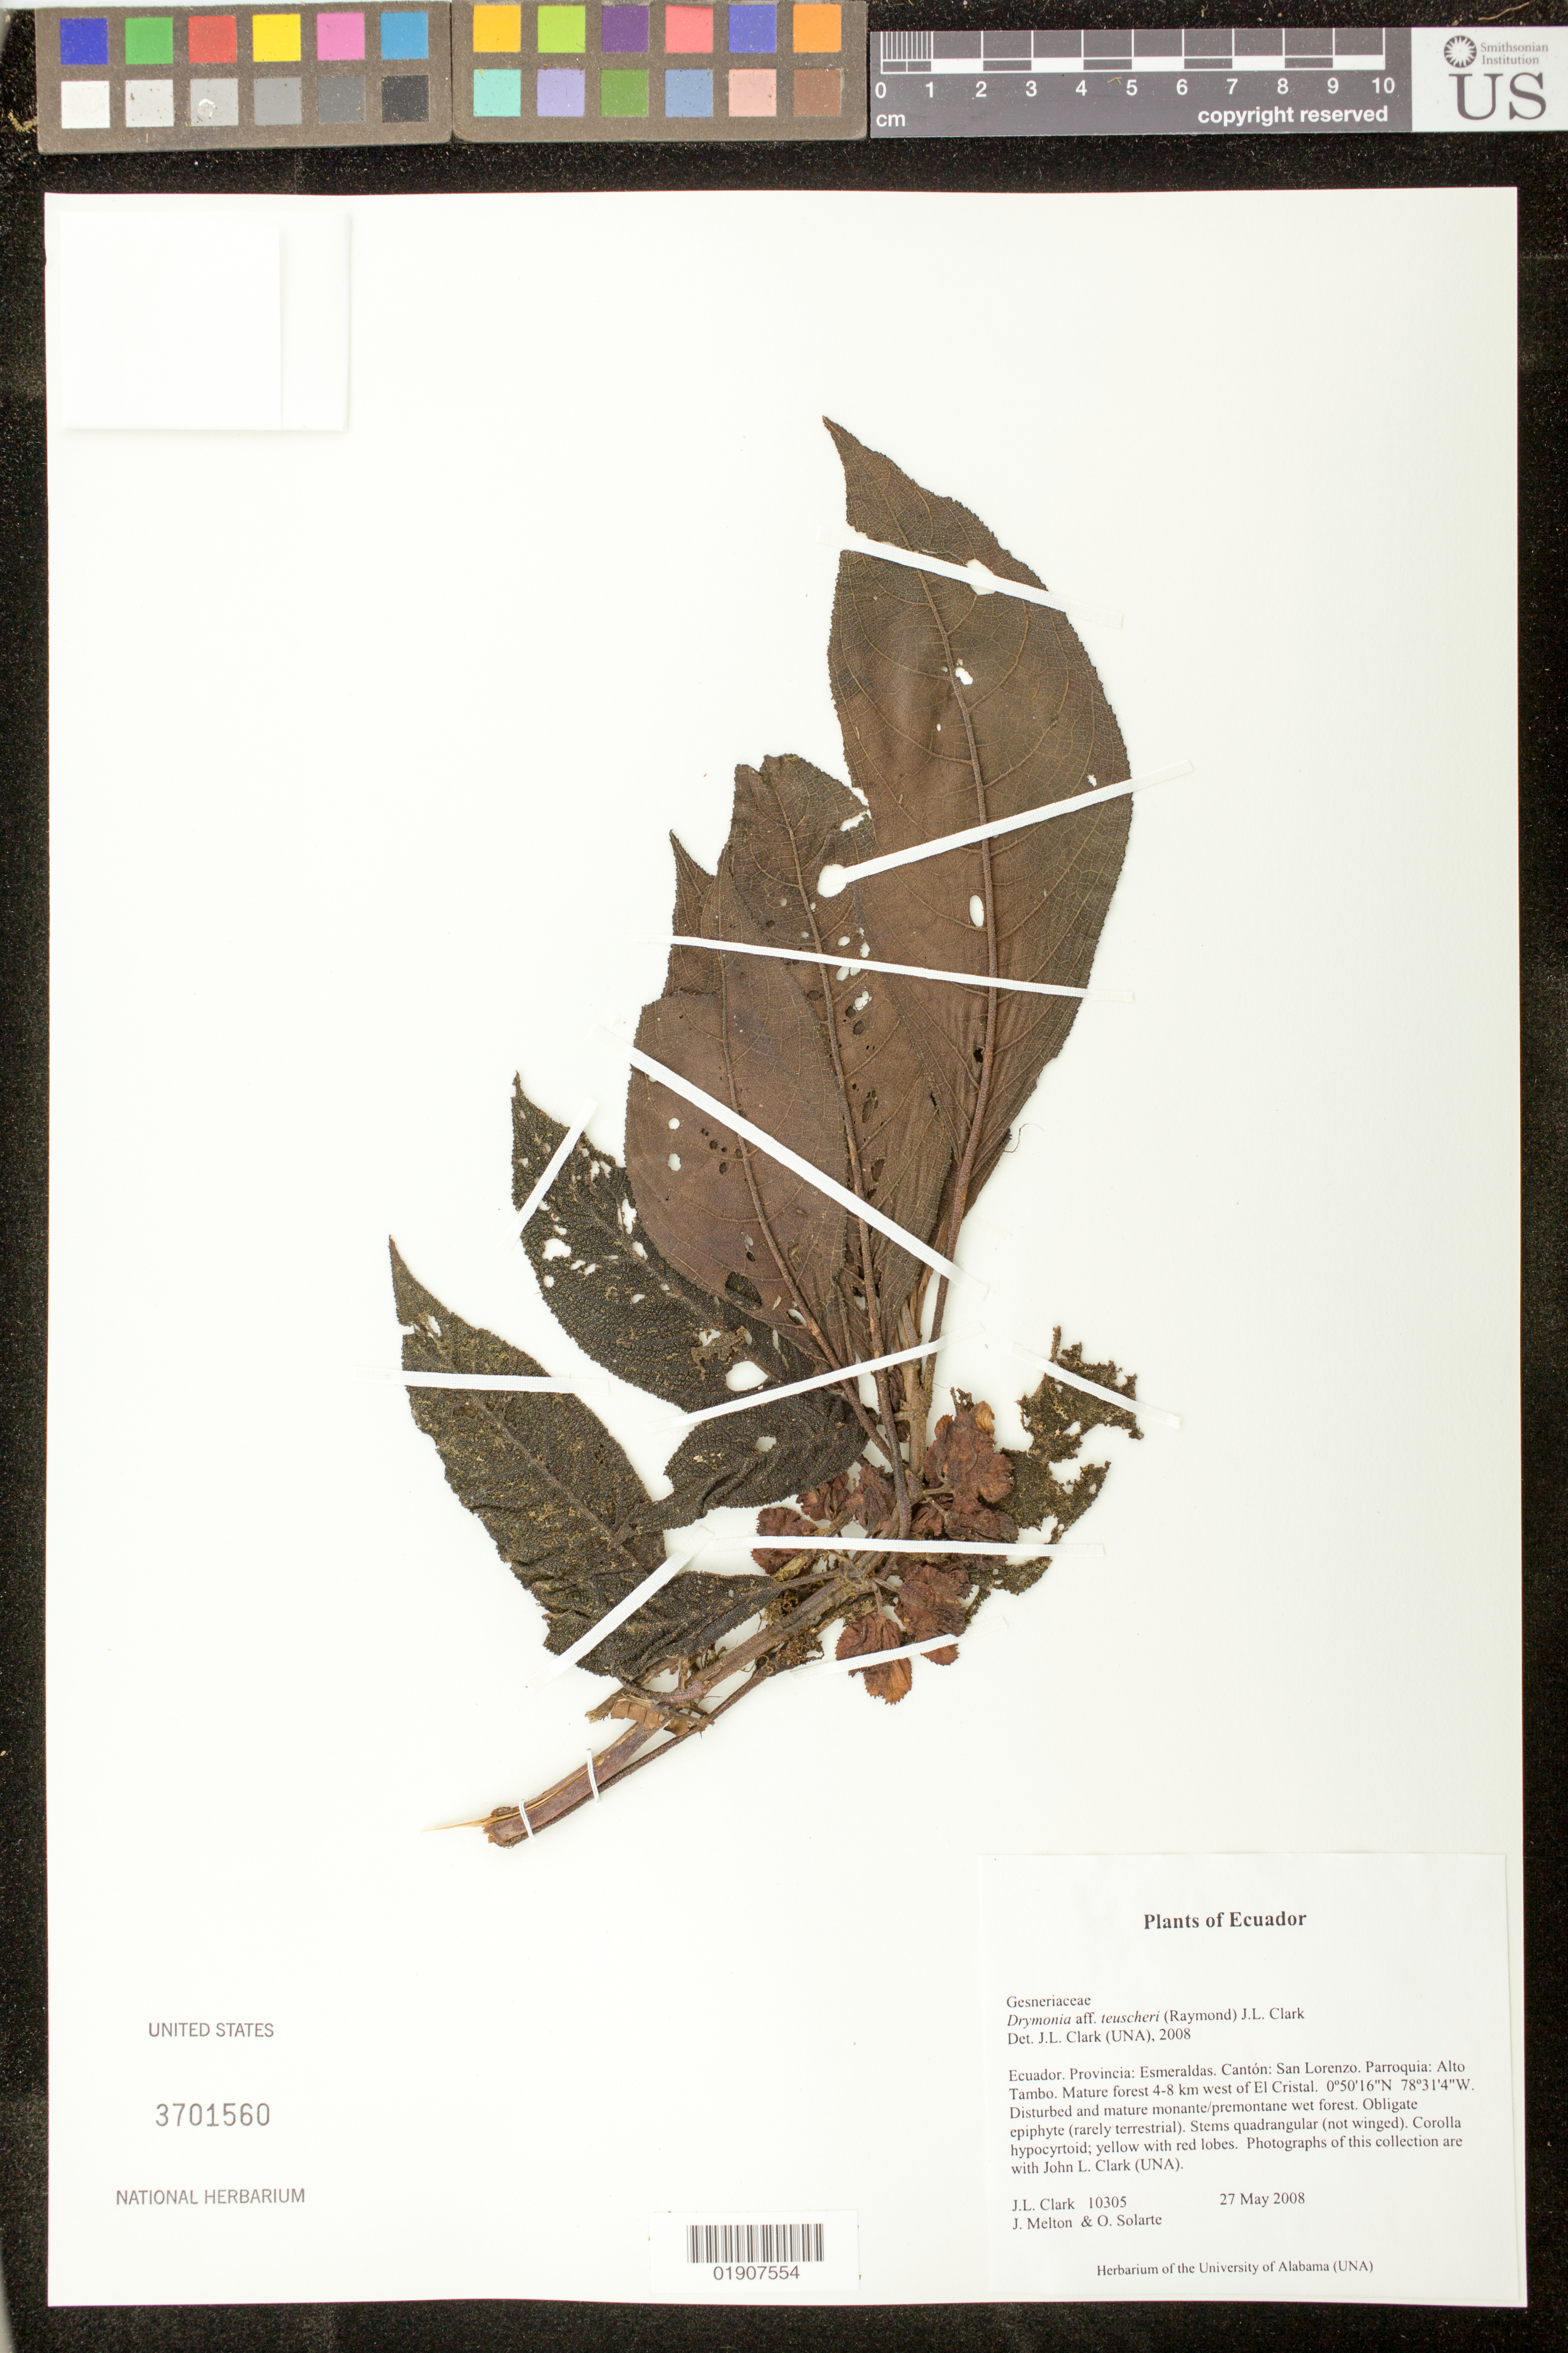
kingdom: Plantae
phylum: Tracheophyta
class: Magnoliopsida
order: Lamiales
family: Gesneriaceae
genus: Drymonia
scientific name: Drymonia teuscheri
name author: (Raymond) J.L. Clark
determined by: Clark, J. L., (SEL), The Marie Selby Botanical Garden (UNITED STATES)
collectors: J. L. Clark, J. Melton & O. Solarte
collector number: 10305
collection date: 2008-05-27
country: Ecuador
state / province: Esmeraldas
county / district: San Lorenzo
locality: Provincia: Esmeraldas. Cantón: San Lorenzo. Parroquia: Alto Tambo. Mature forest 4-8 km west of El Cristal.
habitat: Disturbed and mature monante/premontane wet forest.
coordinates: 0 50 16 N, 78 31 4 W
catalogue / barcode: US 3701560